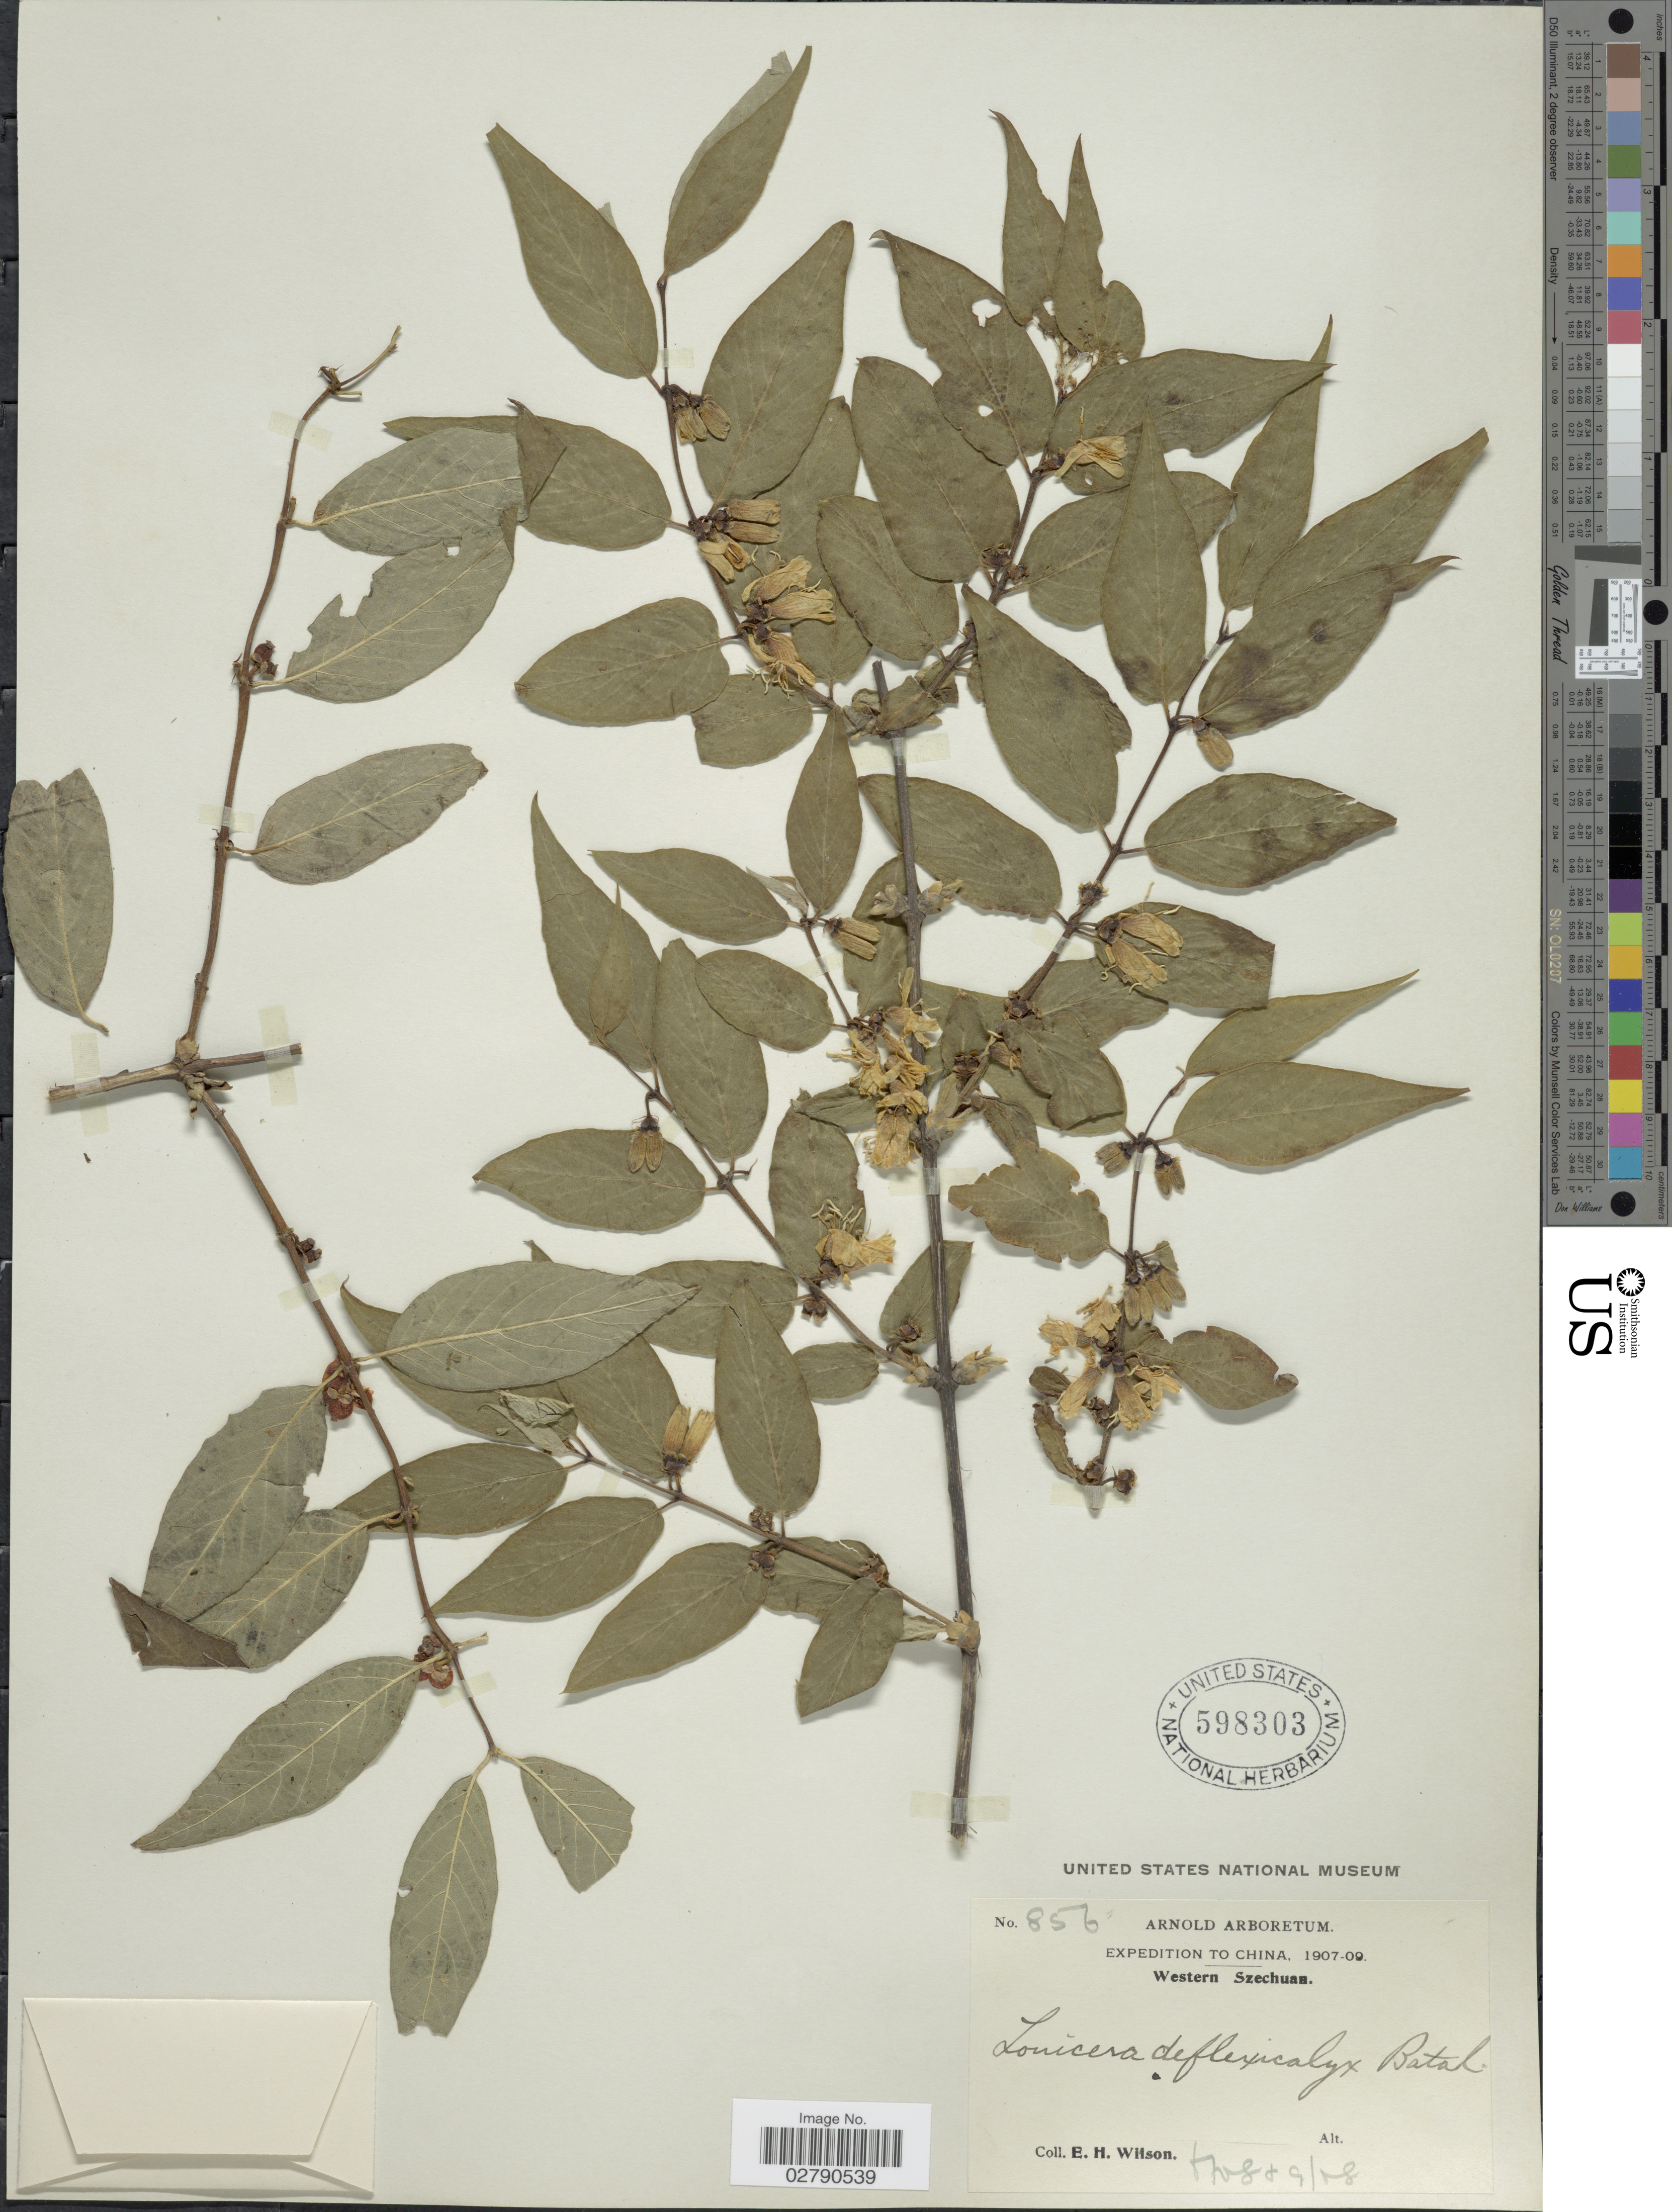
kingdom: Plantae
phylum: Tracheophyta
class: Magnoliopsida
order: Dipsacales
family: Caprifoliaceae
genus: Lonicera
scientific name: Lonicera deflexicalyx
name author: Batalin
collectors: E. Wilson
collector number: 856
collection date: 1908-06/1908-09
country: China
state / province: Sichuan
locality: Western Szechuan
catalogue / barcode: US 598303